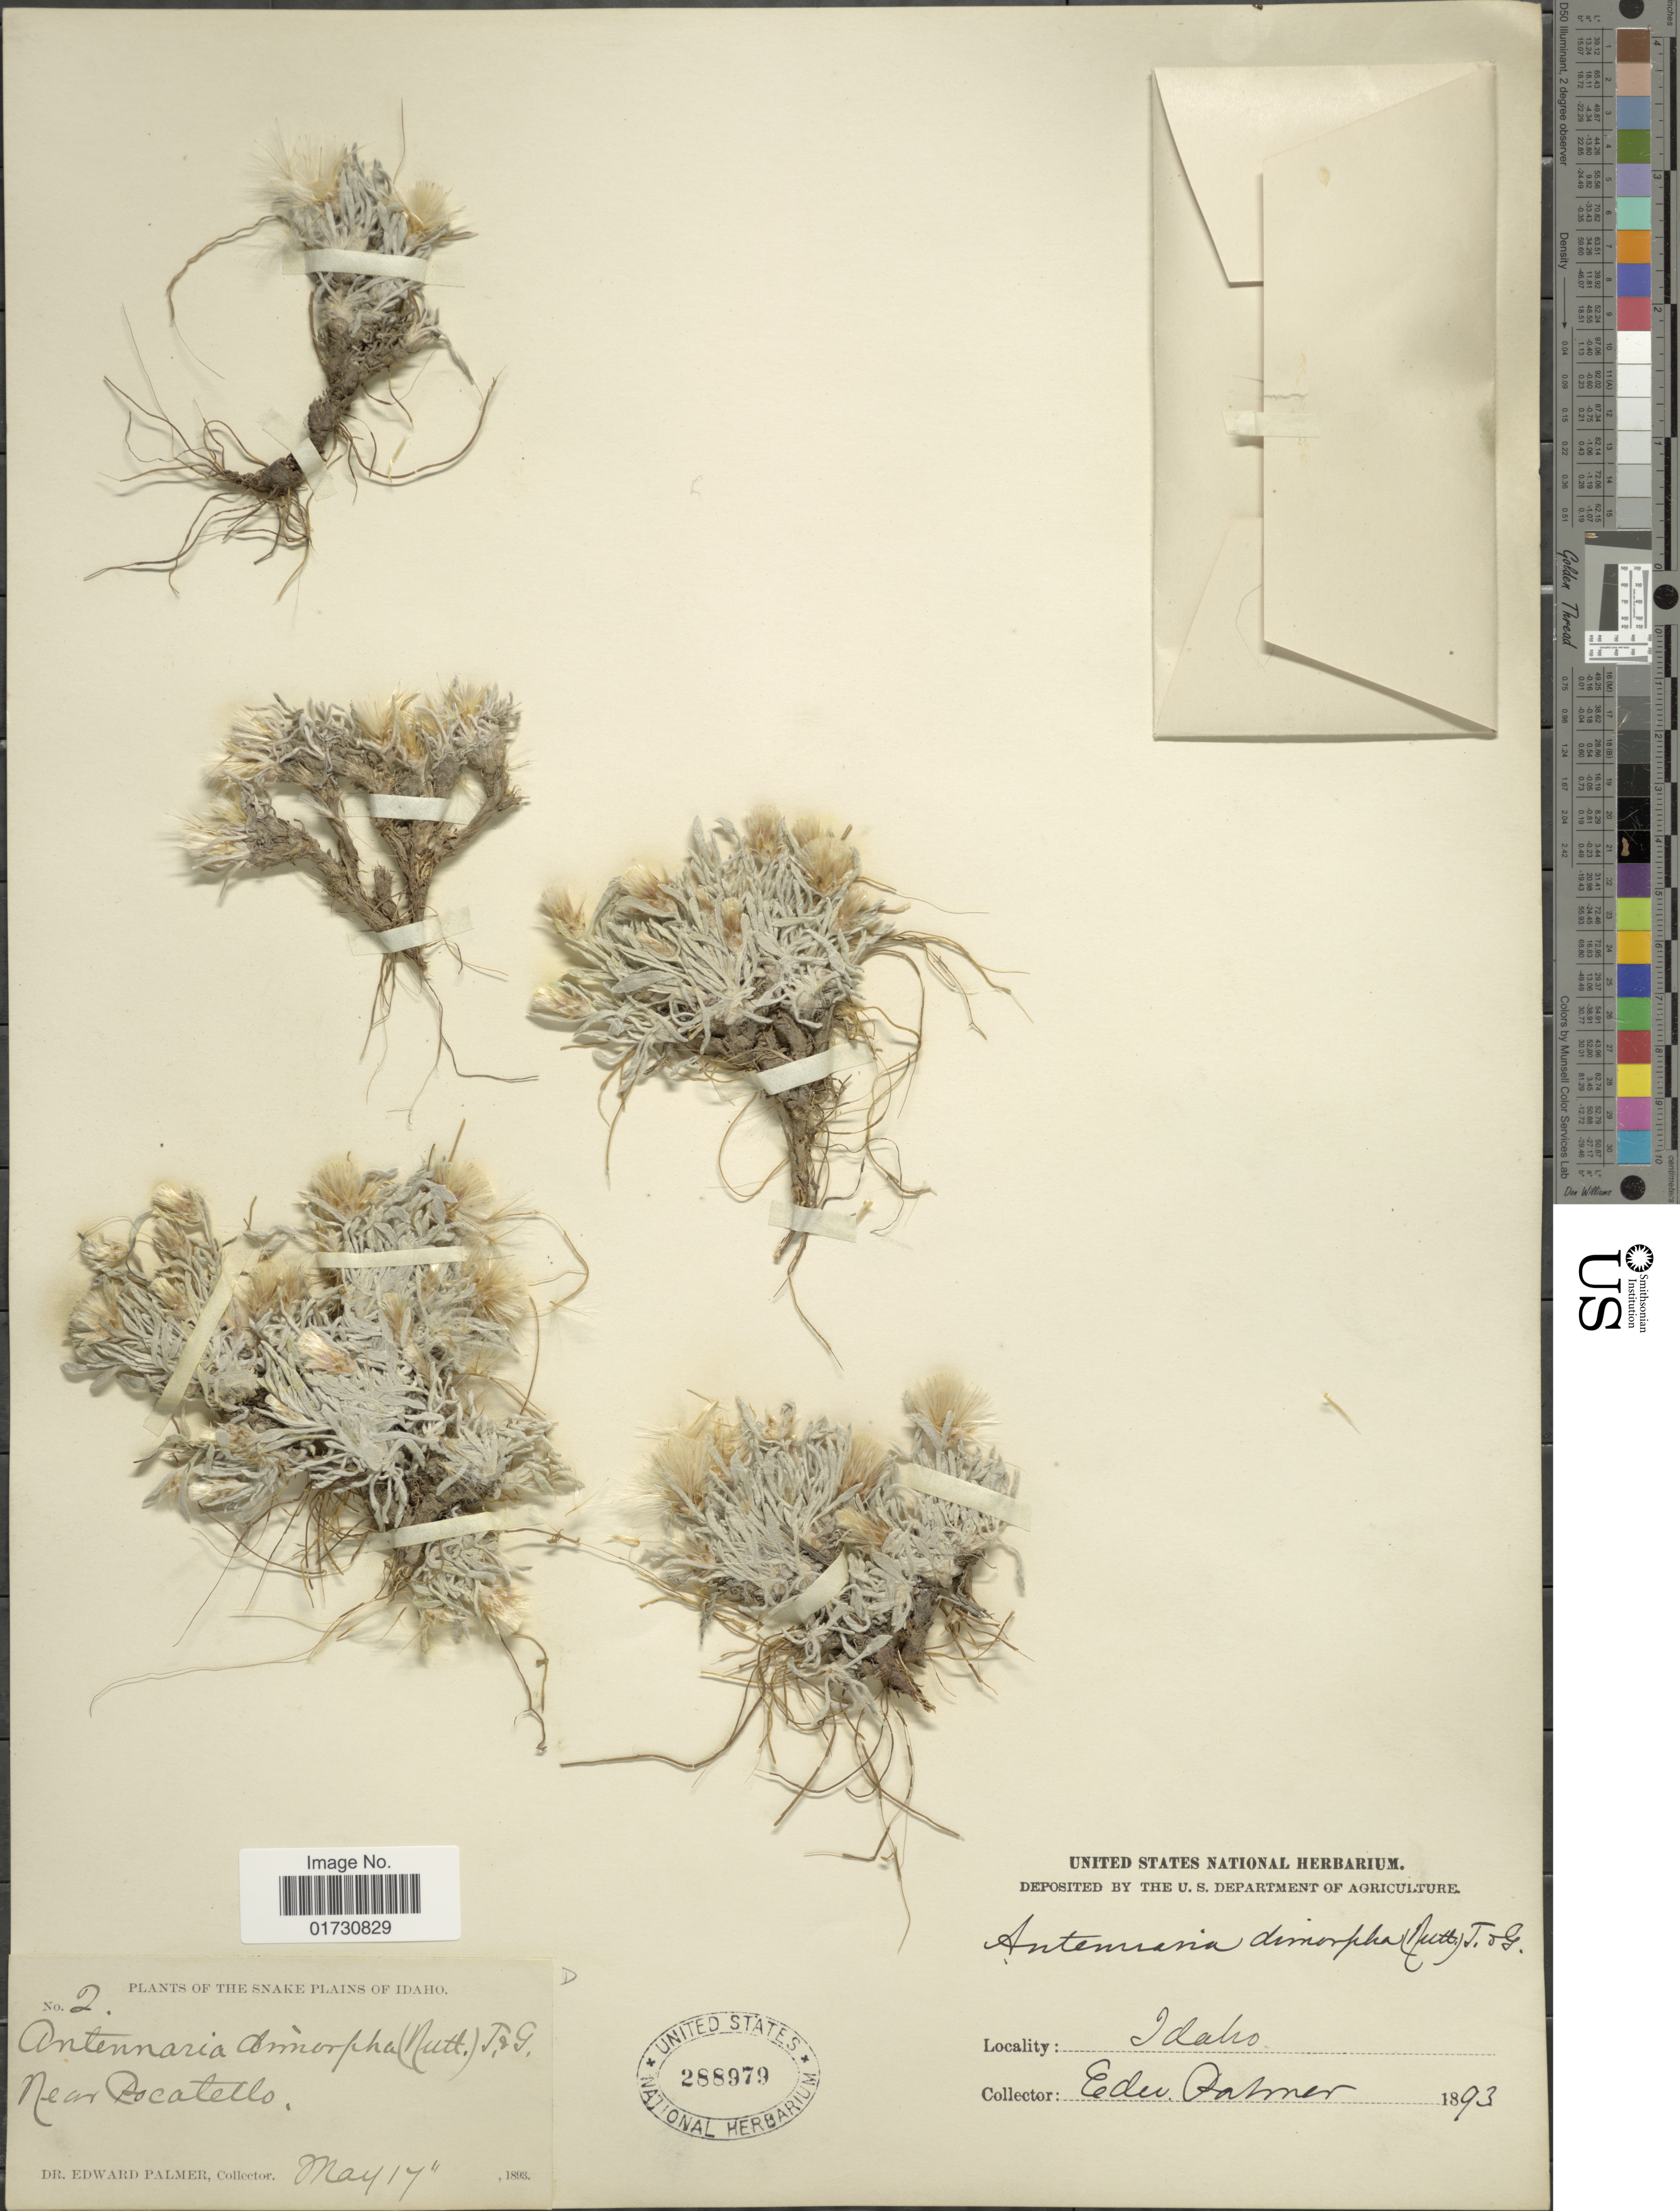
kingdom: Plantae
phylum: Tracheophyta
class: Magnoliopsida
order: Asterales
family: Asteraceae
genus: Antennaria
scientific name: Antennaria dimorpha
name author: (Nutt.) Torr. & A. Gray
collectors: E. Palmer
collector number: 2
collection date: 1893-05-17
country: United States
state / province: Idaho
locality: Near Pocatello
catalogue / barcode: US 288979